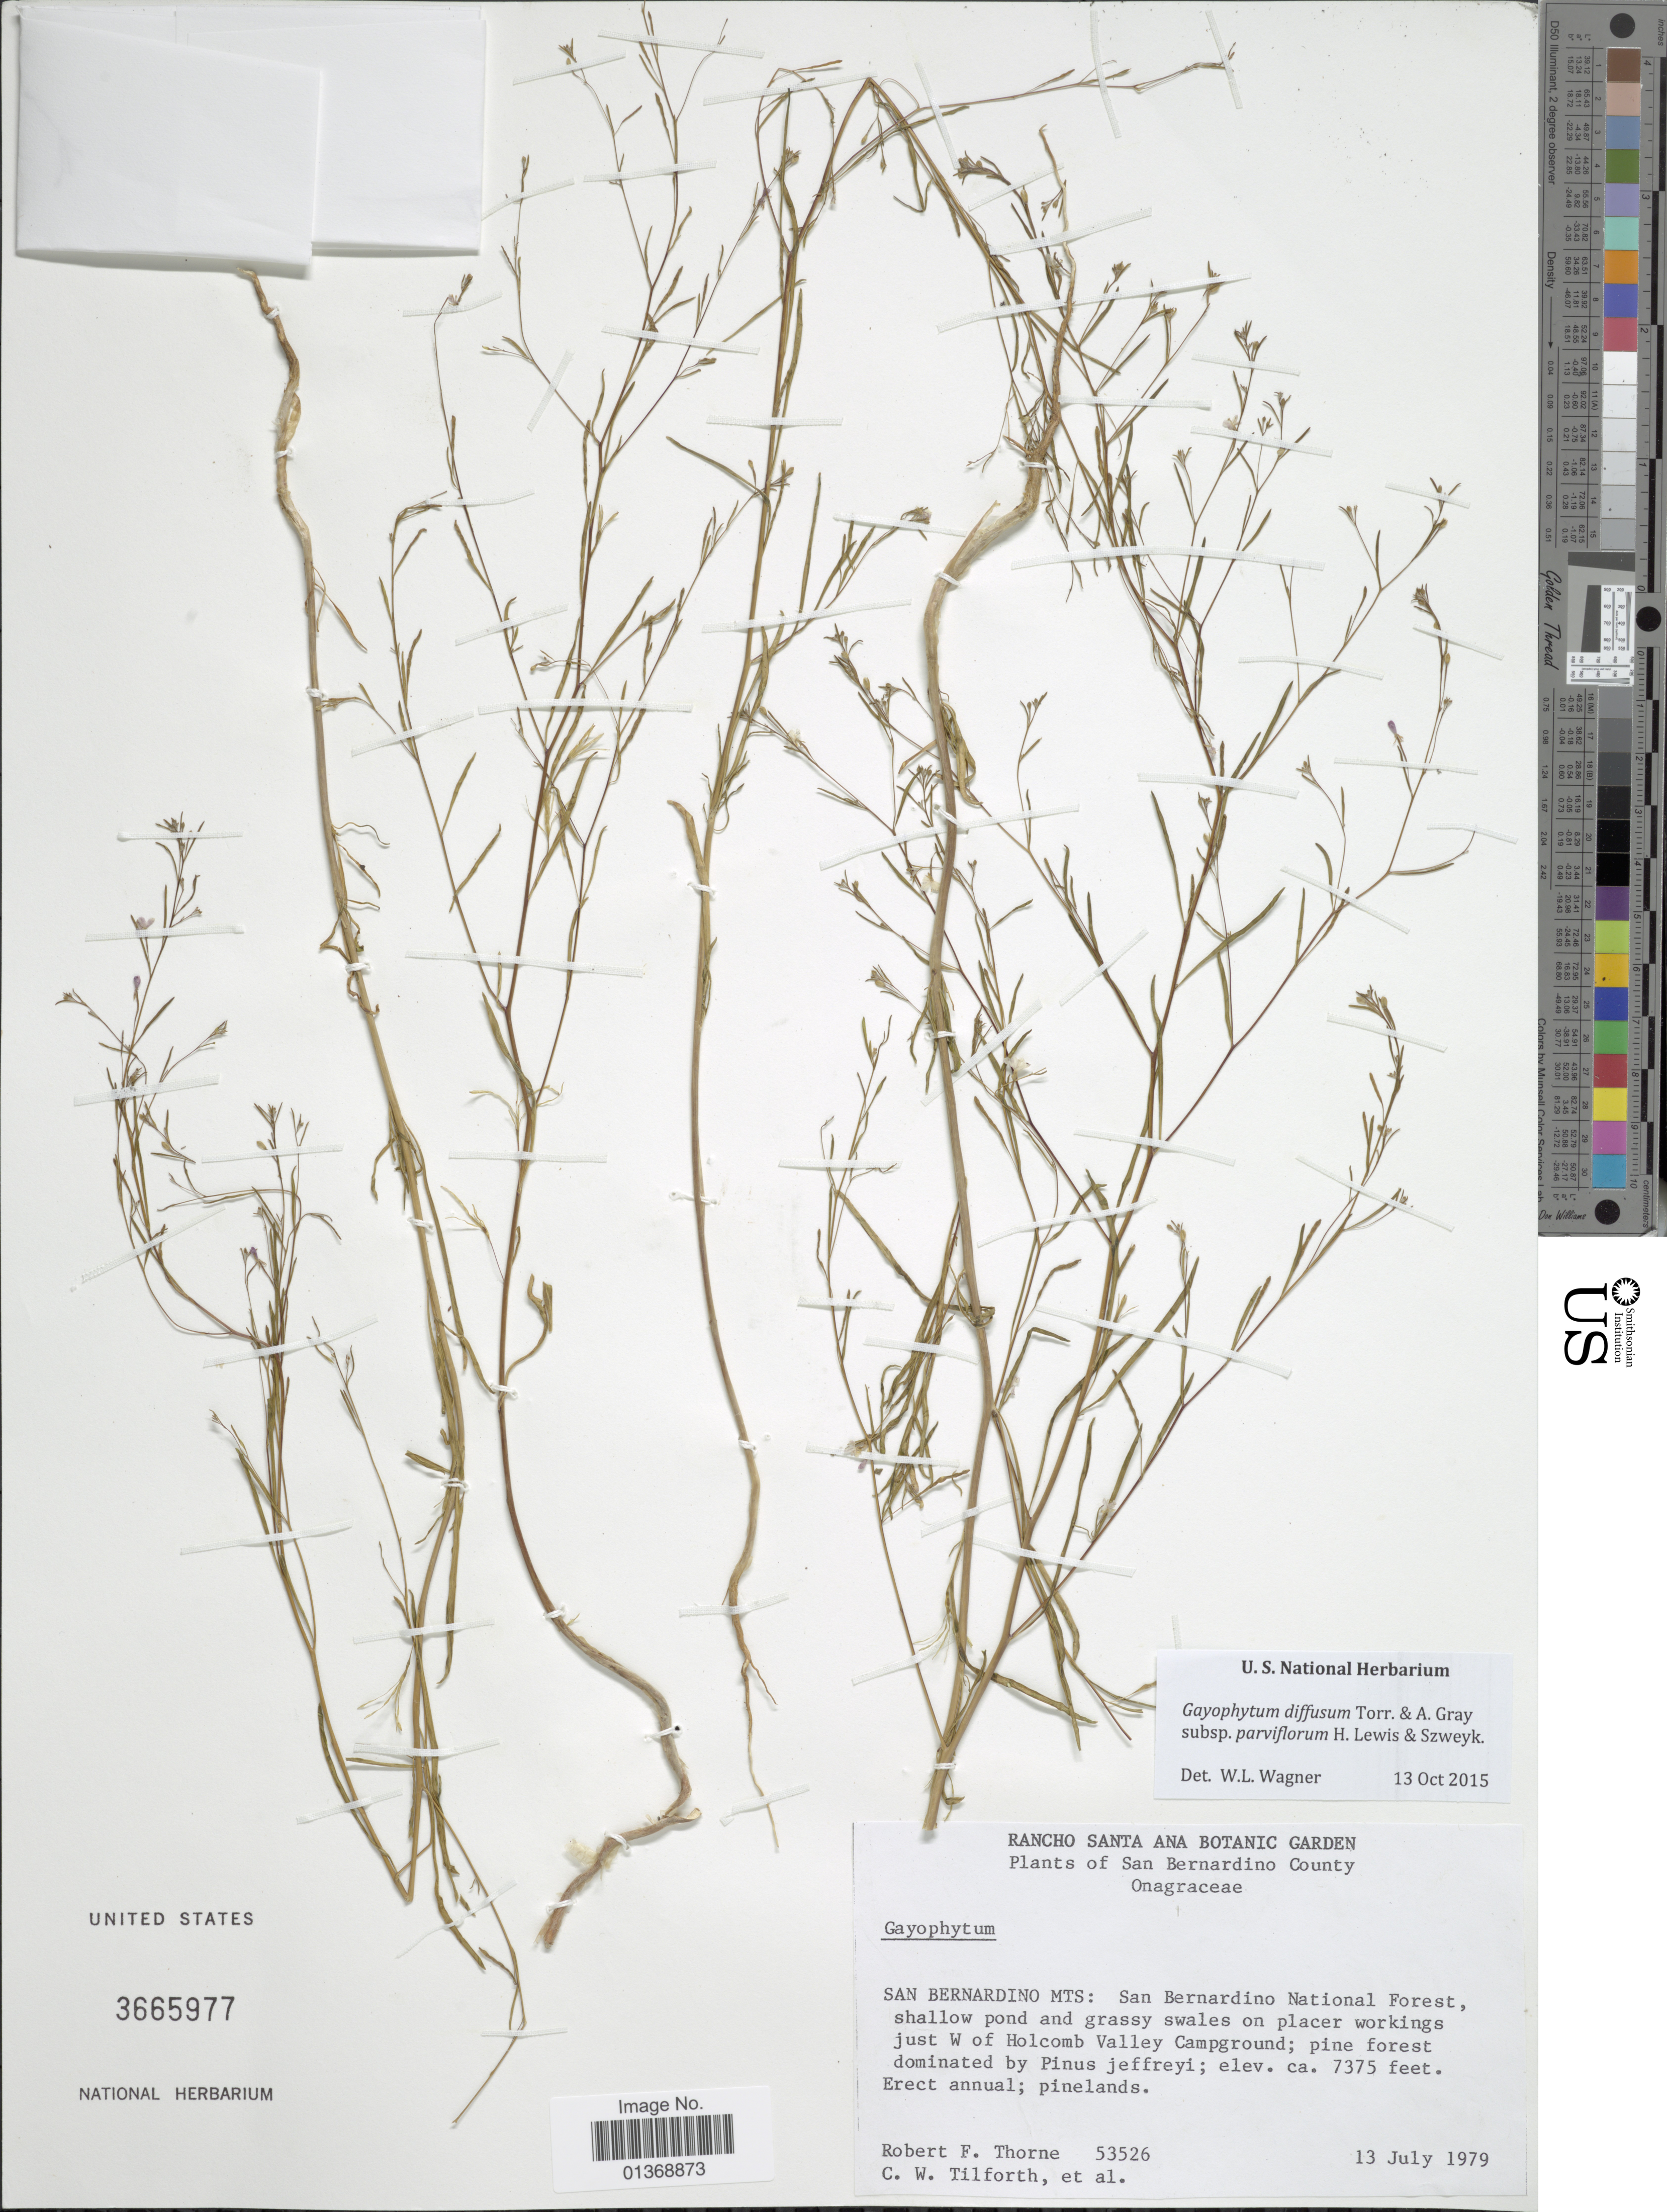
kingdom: Plantae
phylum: Tracheophyta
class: Magnoliopsida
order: Myrtales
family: Onagraceae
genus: Gayophytum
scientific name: Gayophytum diffusum subsp. parviflorum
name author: F. H. Lewis & Szweyk.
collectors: R. F. Thorne, C. Tilforth & et al.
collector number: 53526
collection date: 1979-07-13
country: United States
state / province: California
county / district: San Bernardino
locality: San Bernardino County, San Bernardino Mts: San Bernardino National Forest, shallow pond and grassy swales on placer workings just W of Holcomb Valley Campground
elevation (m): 2248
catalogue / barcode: US 3665977